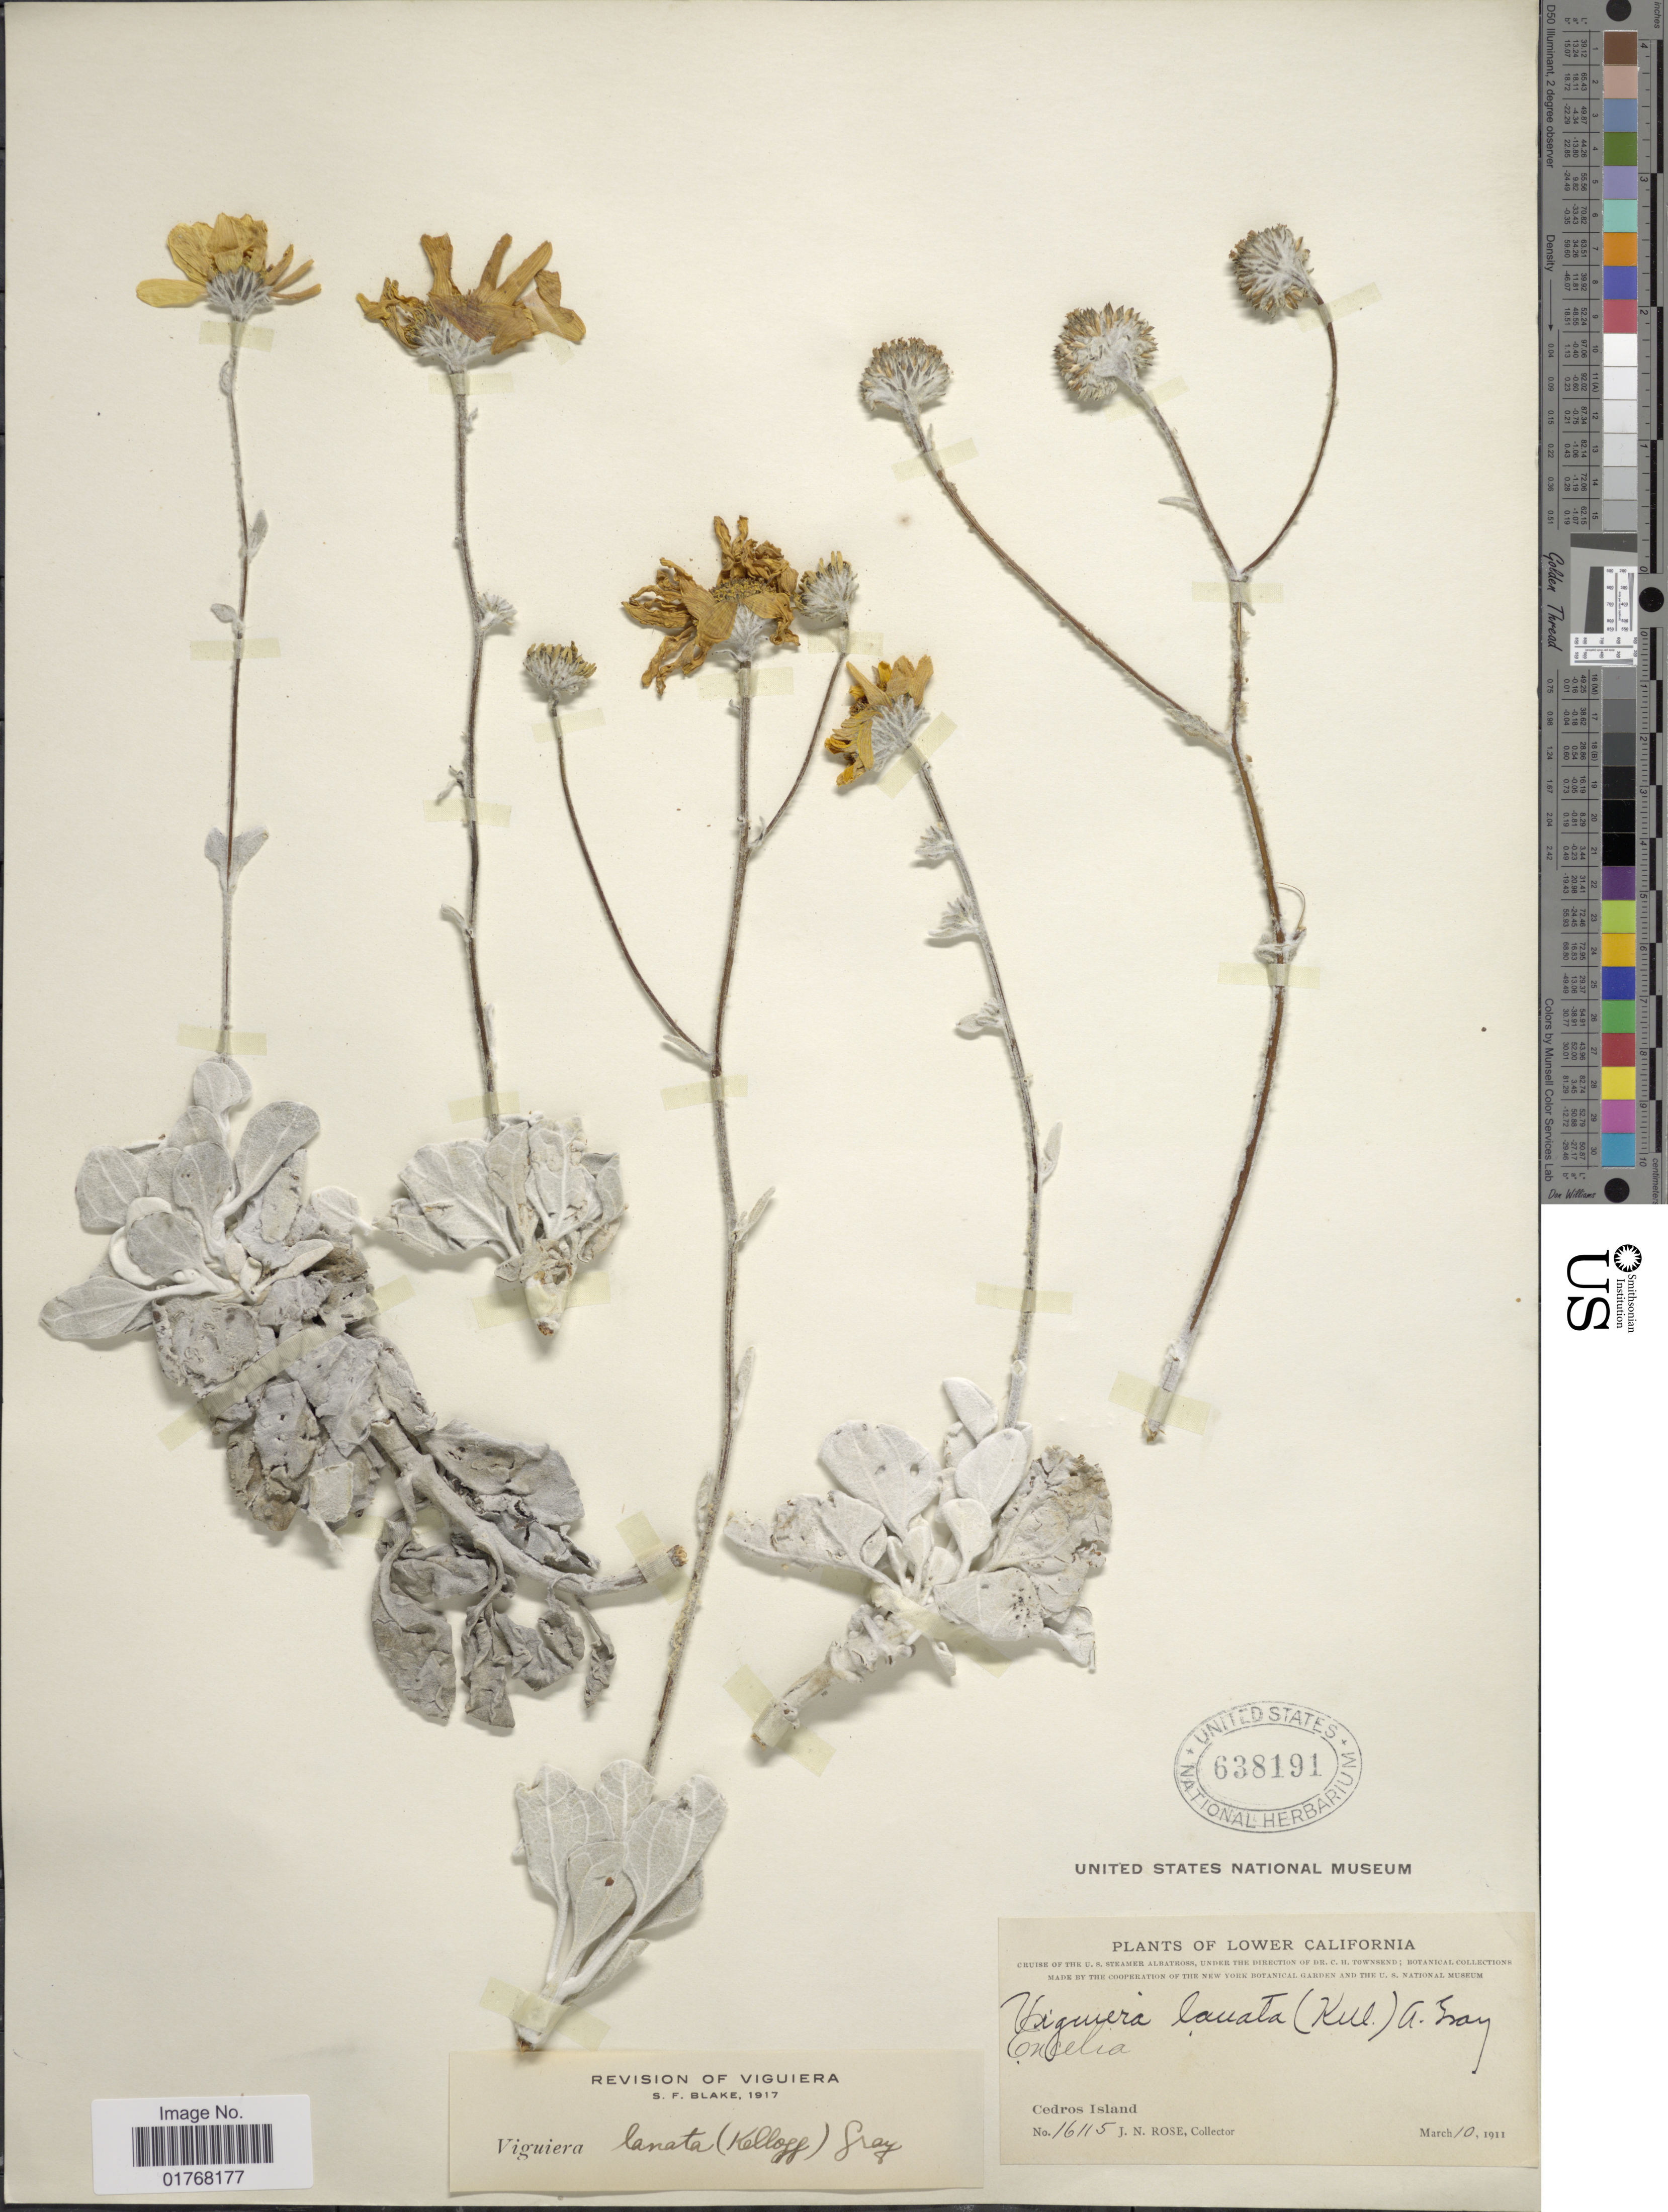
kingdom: Plantae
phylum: Tracheophyta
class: Magnoliopsida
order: Asterales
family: Asteraceae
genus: Viguiera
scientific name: Viguiera lanata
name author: (Kellogg) A. Gray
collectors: J. N. Rose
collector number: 16115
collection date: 1911-03-10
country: Mexico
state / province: Baja California Sur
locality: Lower California, Cedros Island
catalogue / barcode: US 638191